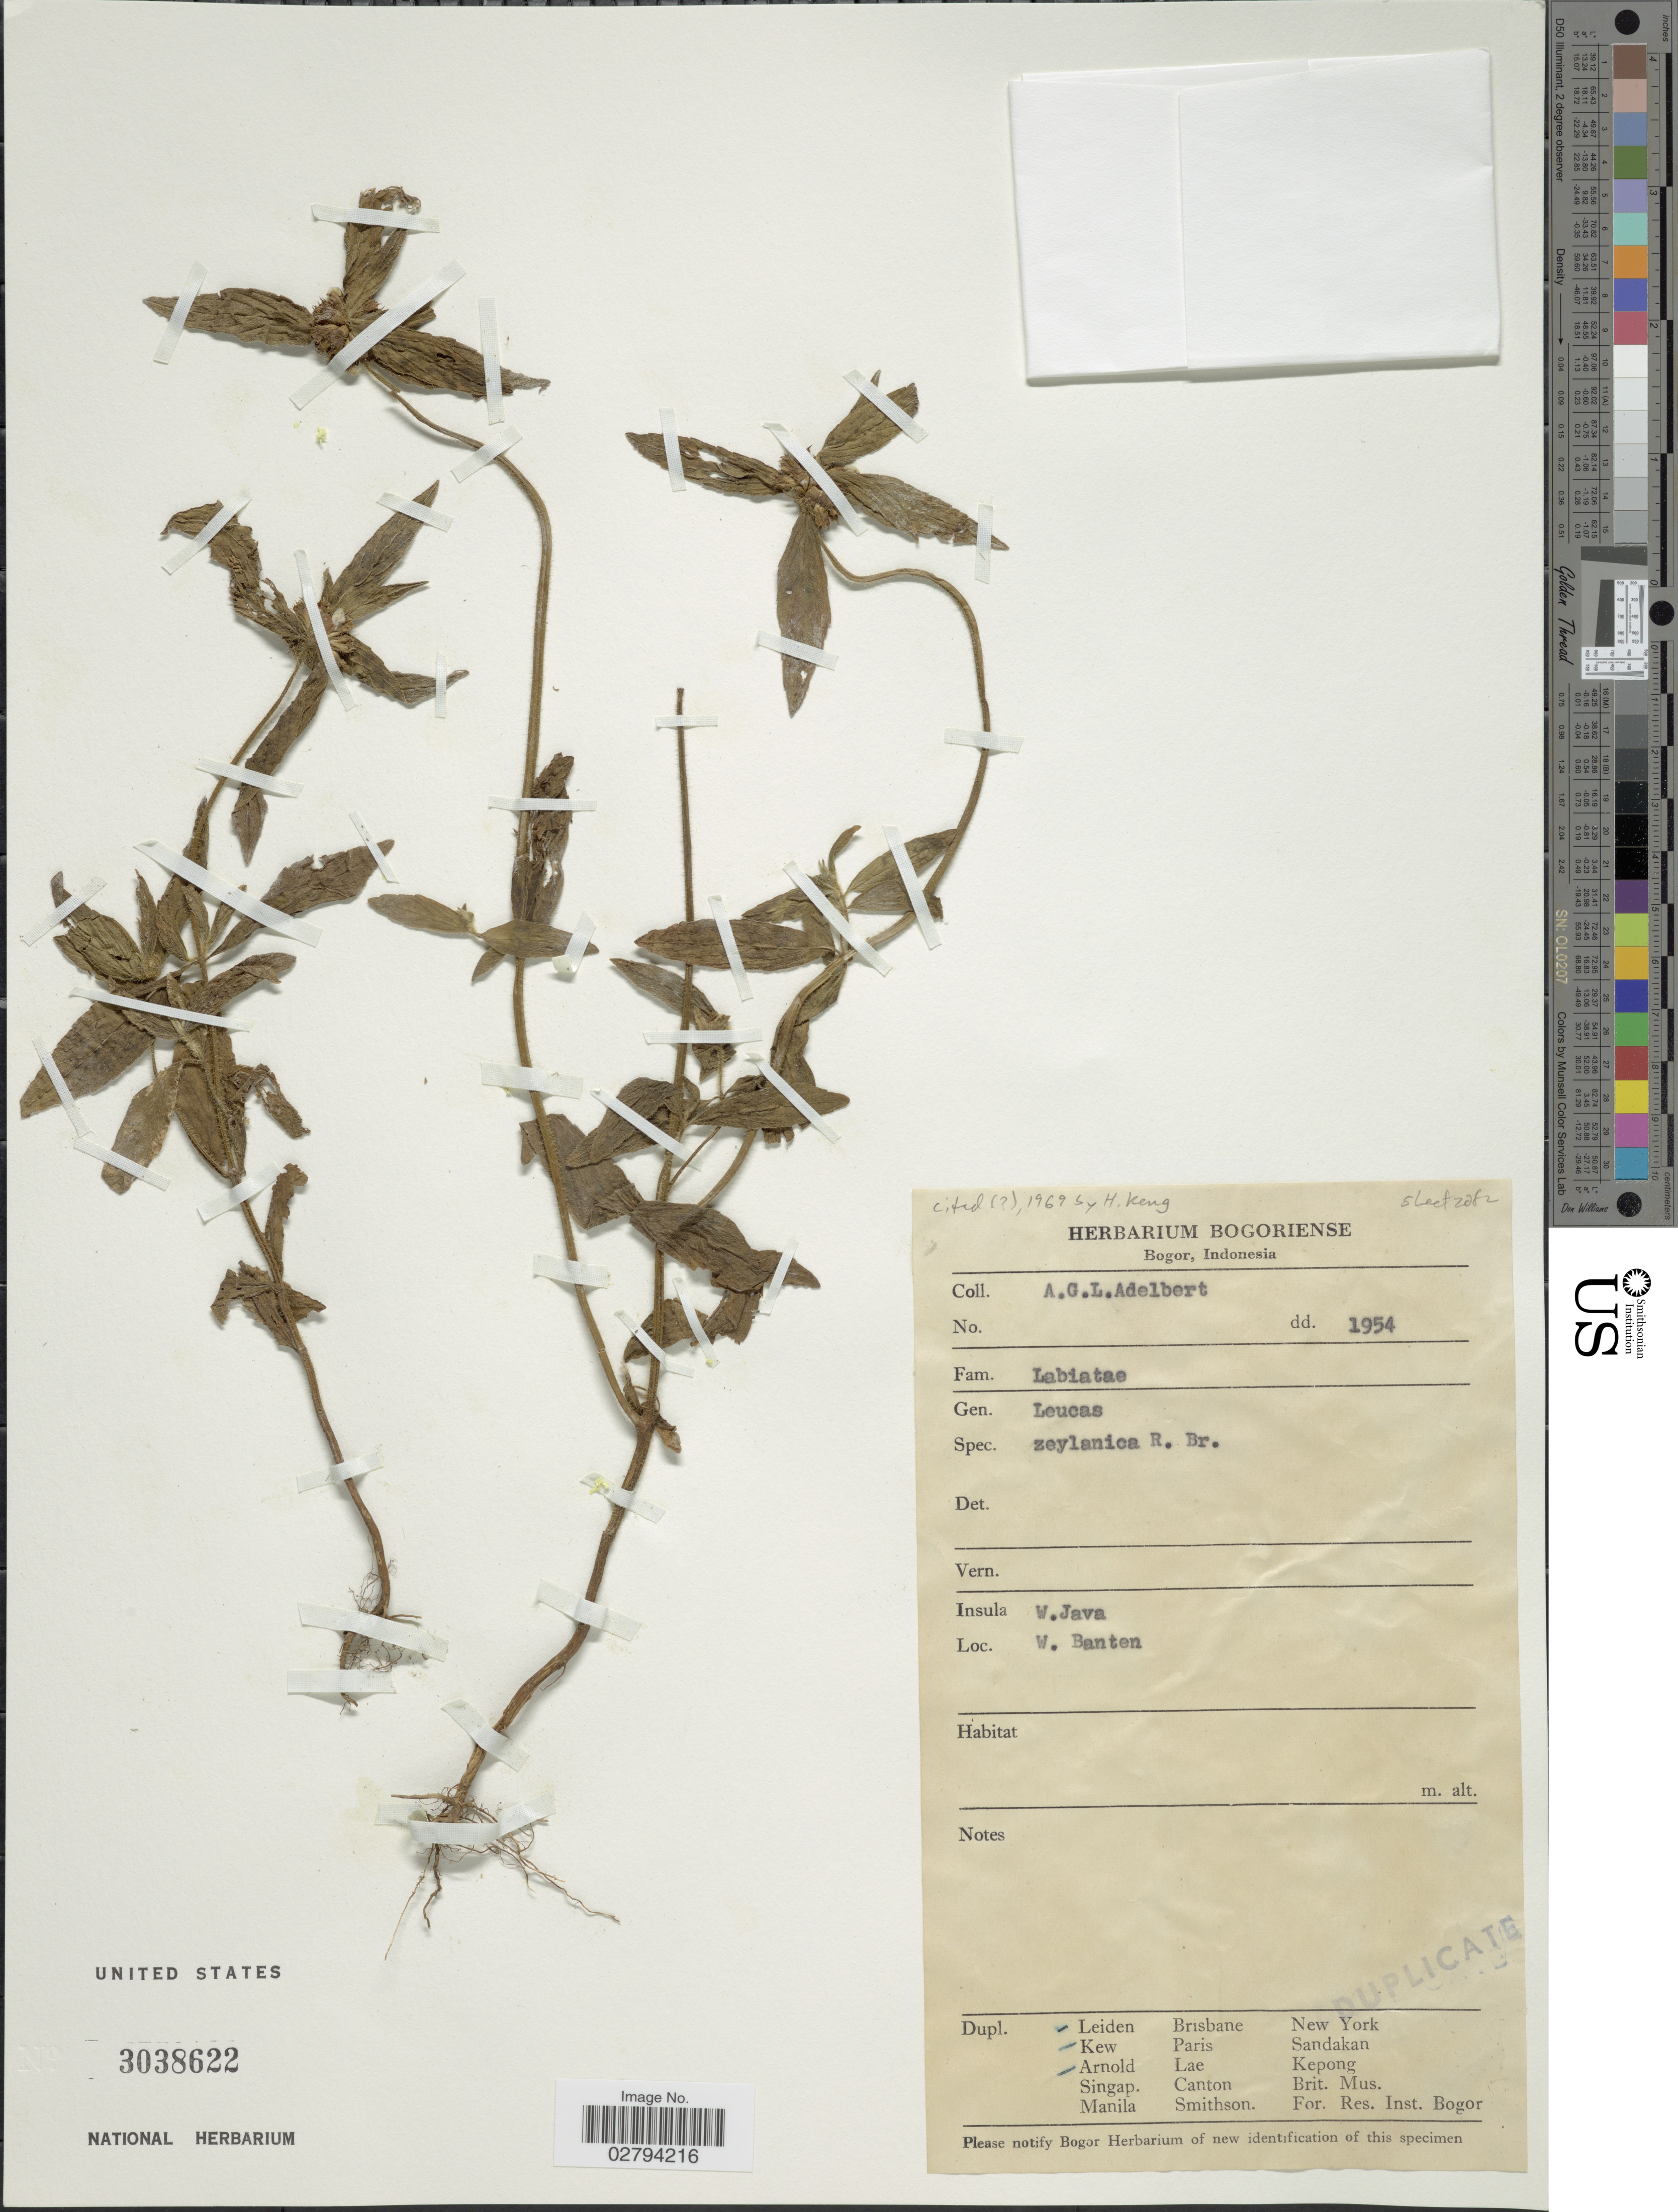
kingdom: Plantae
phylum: Tracheophyta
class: Magnoliopsida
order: Lamiales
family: Lamiaceae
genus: Leucas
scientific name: Leucas zeylanica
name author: (L.) W.T. Aiton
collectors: A. G. L. Adelbert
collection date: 1954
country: Indonesia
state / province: Java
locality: W. Java, W. Banten.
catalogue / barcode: US 3038622